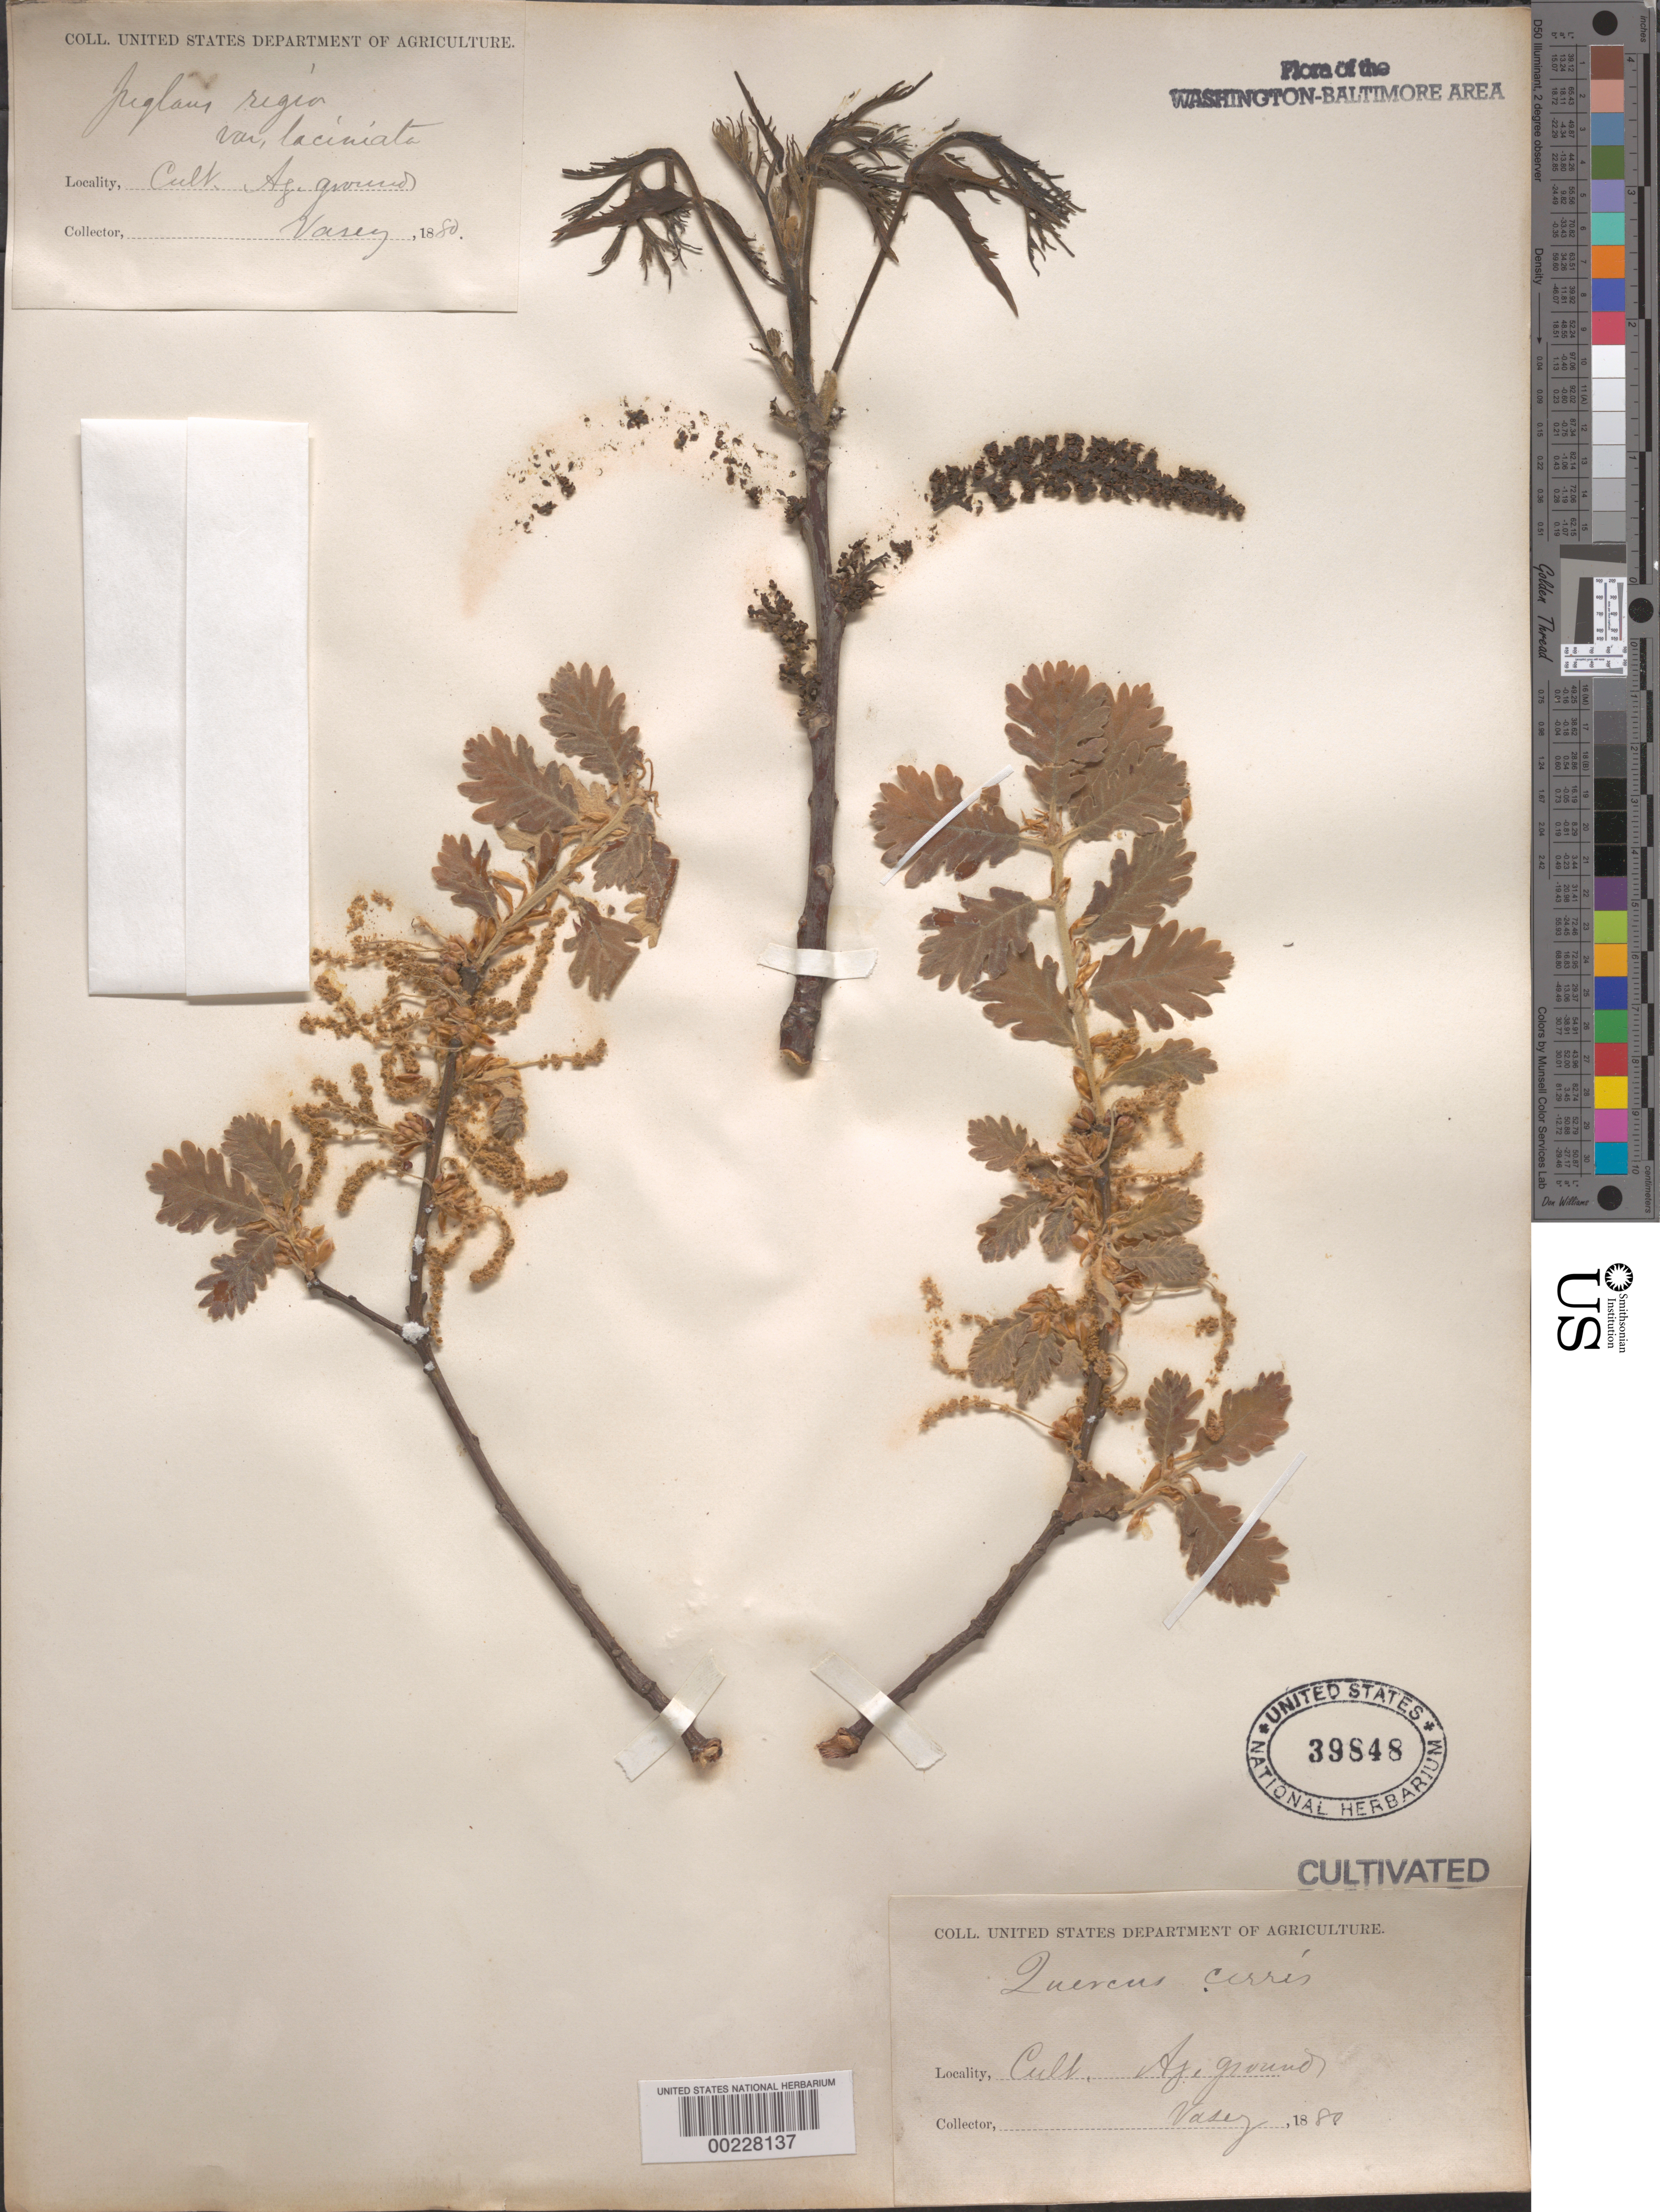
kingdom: Plantae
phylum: Tracheophyta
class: Magnoliopsida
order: Fagales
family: Fagaceae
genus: Quercus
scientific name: Quercus cerris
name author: L.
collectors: G. R. Vasey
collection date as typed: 1888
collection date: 1888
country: United States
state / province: District of Columbia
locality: Agricultural grounds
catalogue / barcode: US 39848